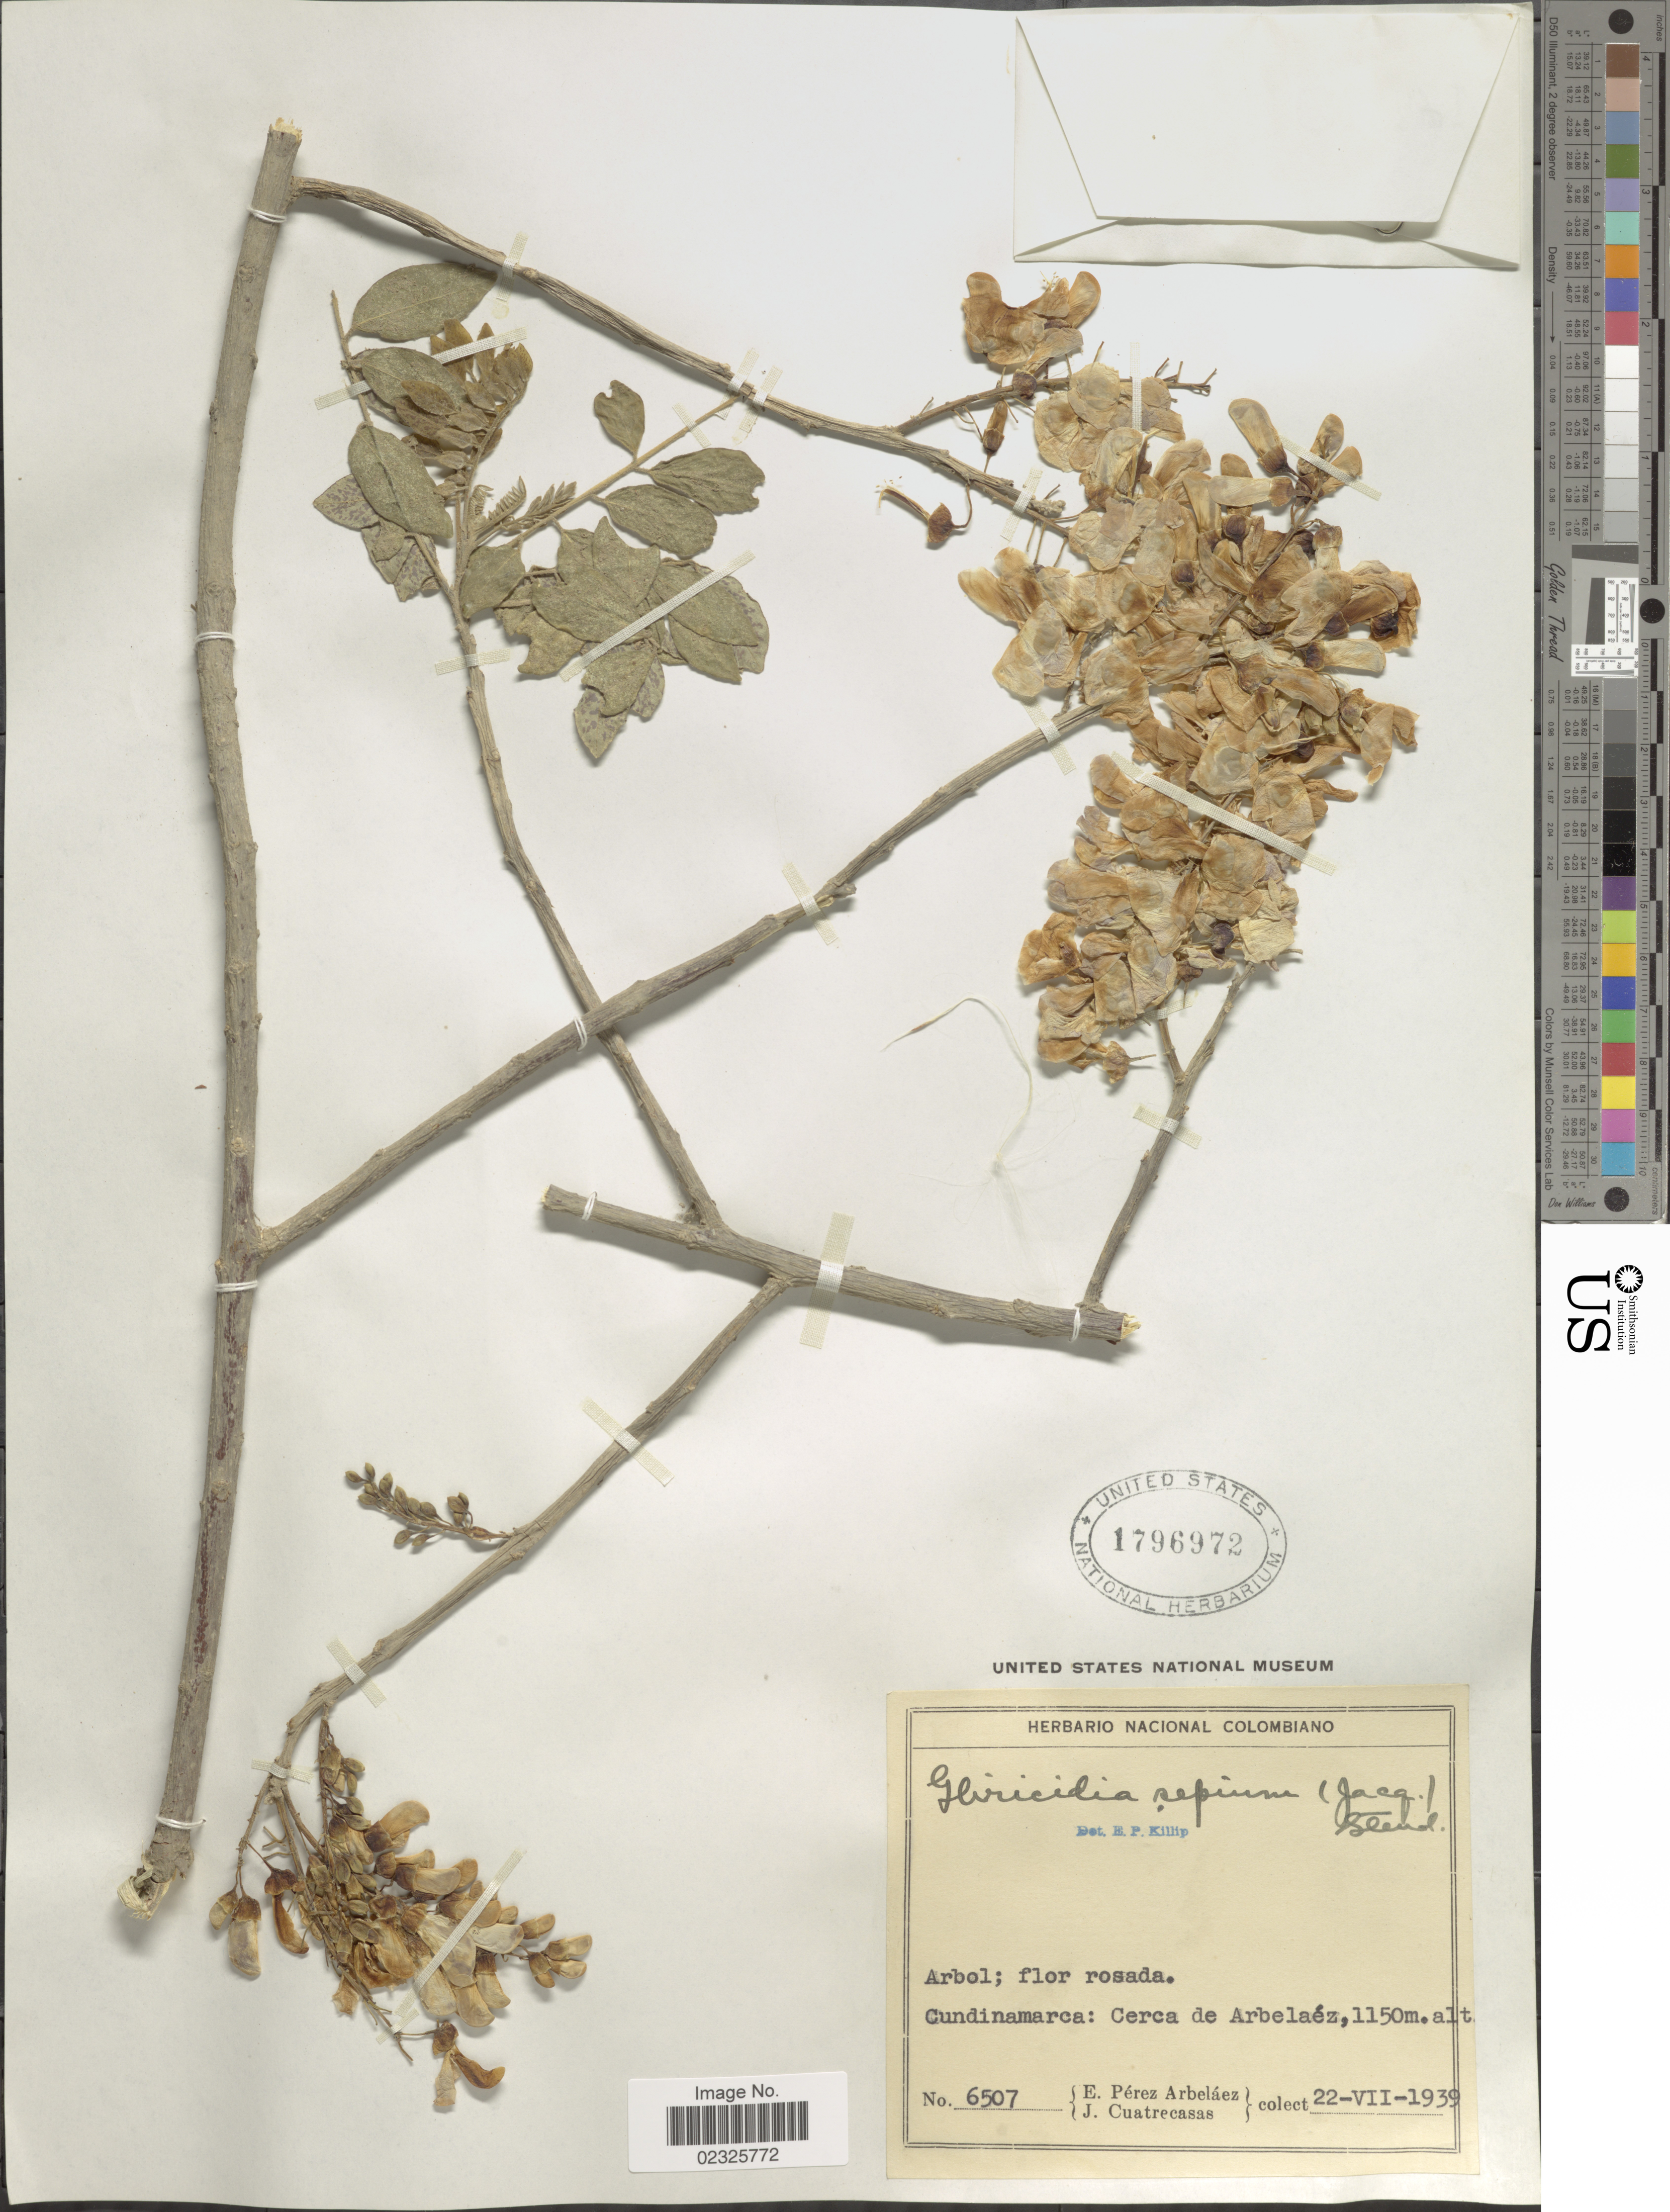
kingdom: Plantae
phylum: Tracheophyta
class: Magnoliopsida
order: Fabales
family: Fabaceae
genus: Gliricidia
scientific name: Gliricidia sepium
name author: (Jacq.) Kunth ex Walp.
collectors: E. Pérez Arbeláez & J. Cuatrecasas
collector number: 6507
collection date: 1939-07-22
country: Colombia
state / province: Cundinamarca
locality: Cerca de Arbelaez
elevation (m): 1150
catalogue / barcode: US 1796972